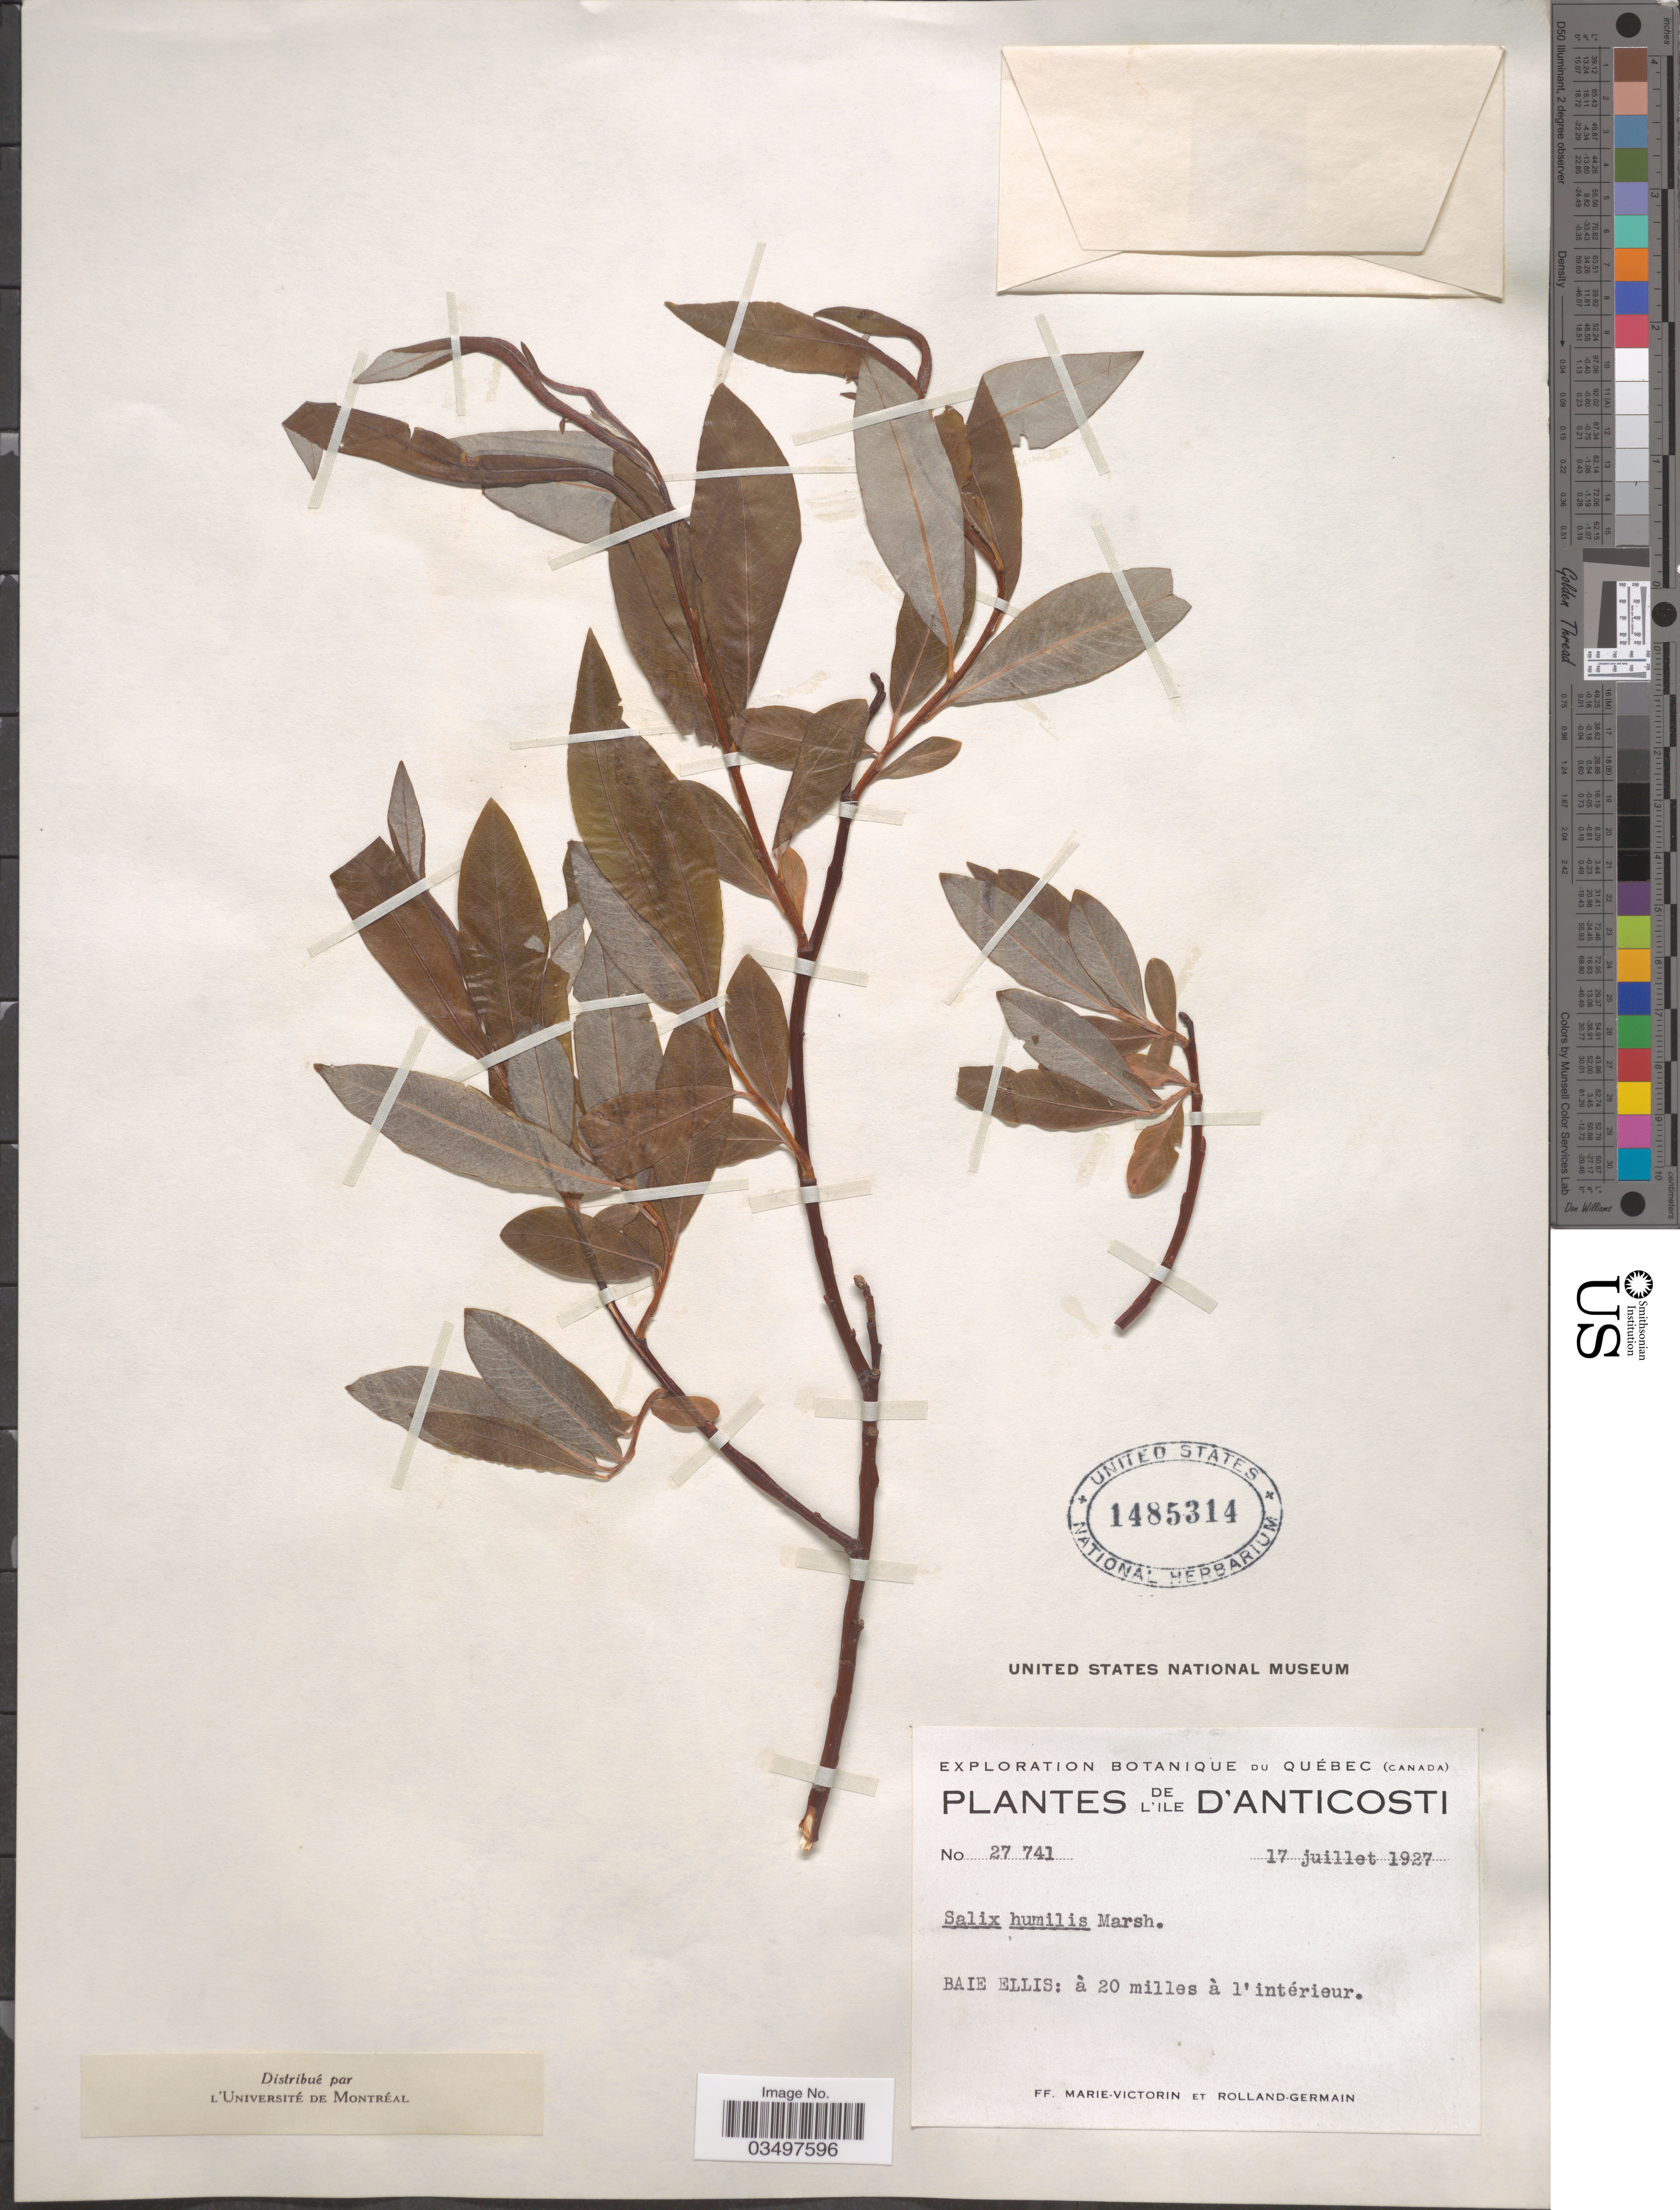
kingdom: Plantae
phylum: Tracheophyta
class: Magnoliopsida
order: Malpighiales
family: Salicaceae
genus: Salix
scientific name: Salix humilis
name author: Marshall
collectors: F. Marie-Victorin & Rolland-Germain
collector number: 27741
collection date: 1927-07-17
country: Canada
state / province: Quebec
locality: L'ile d'Anticosti. Baie Ellis: à 20 milles à l'interieur.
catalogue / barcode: US 1485314